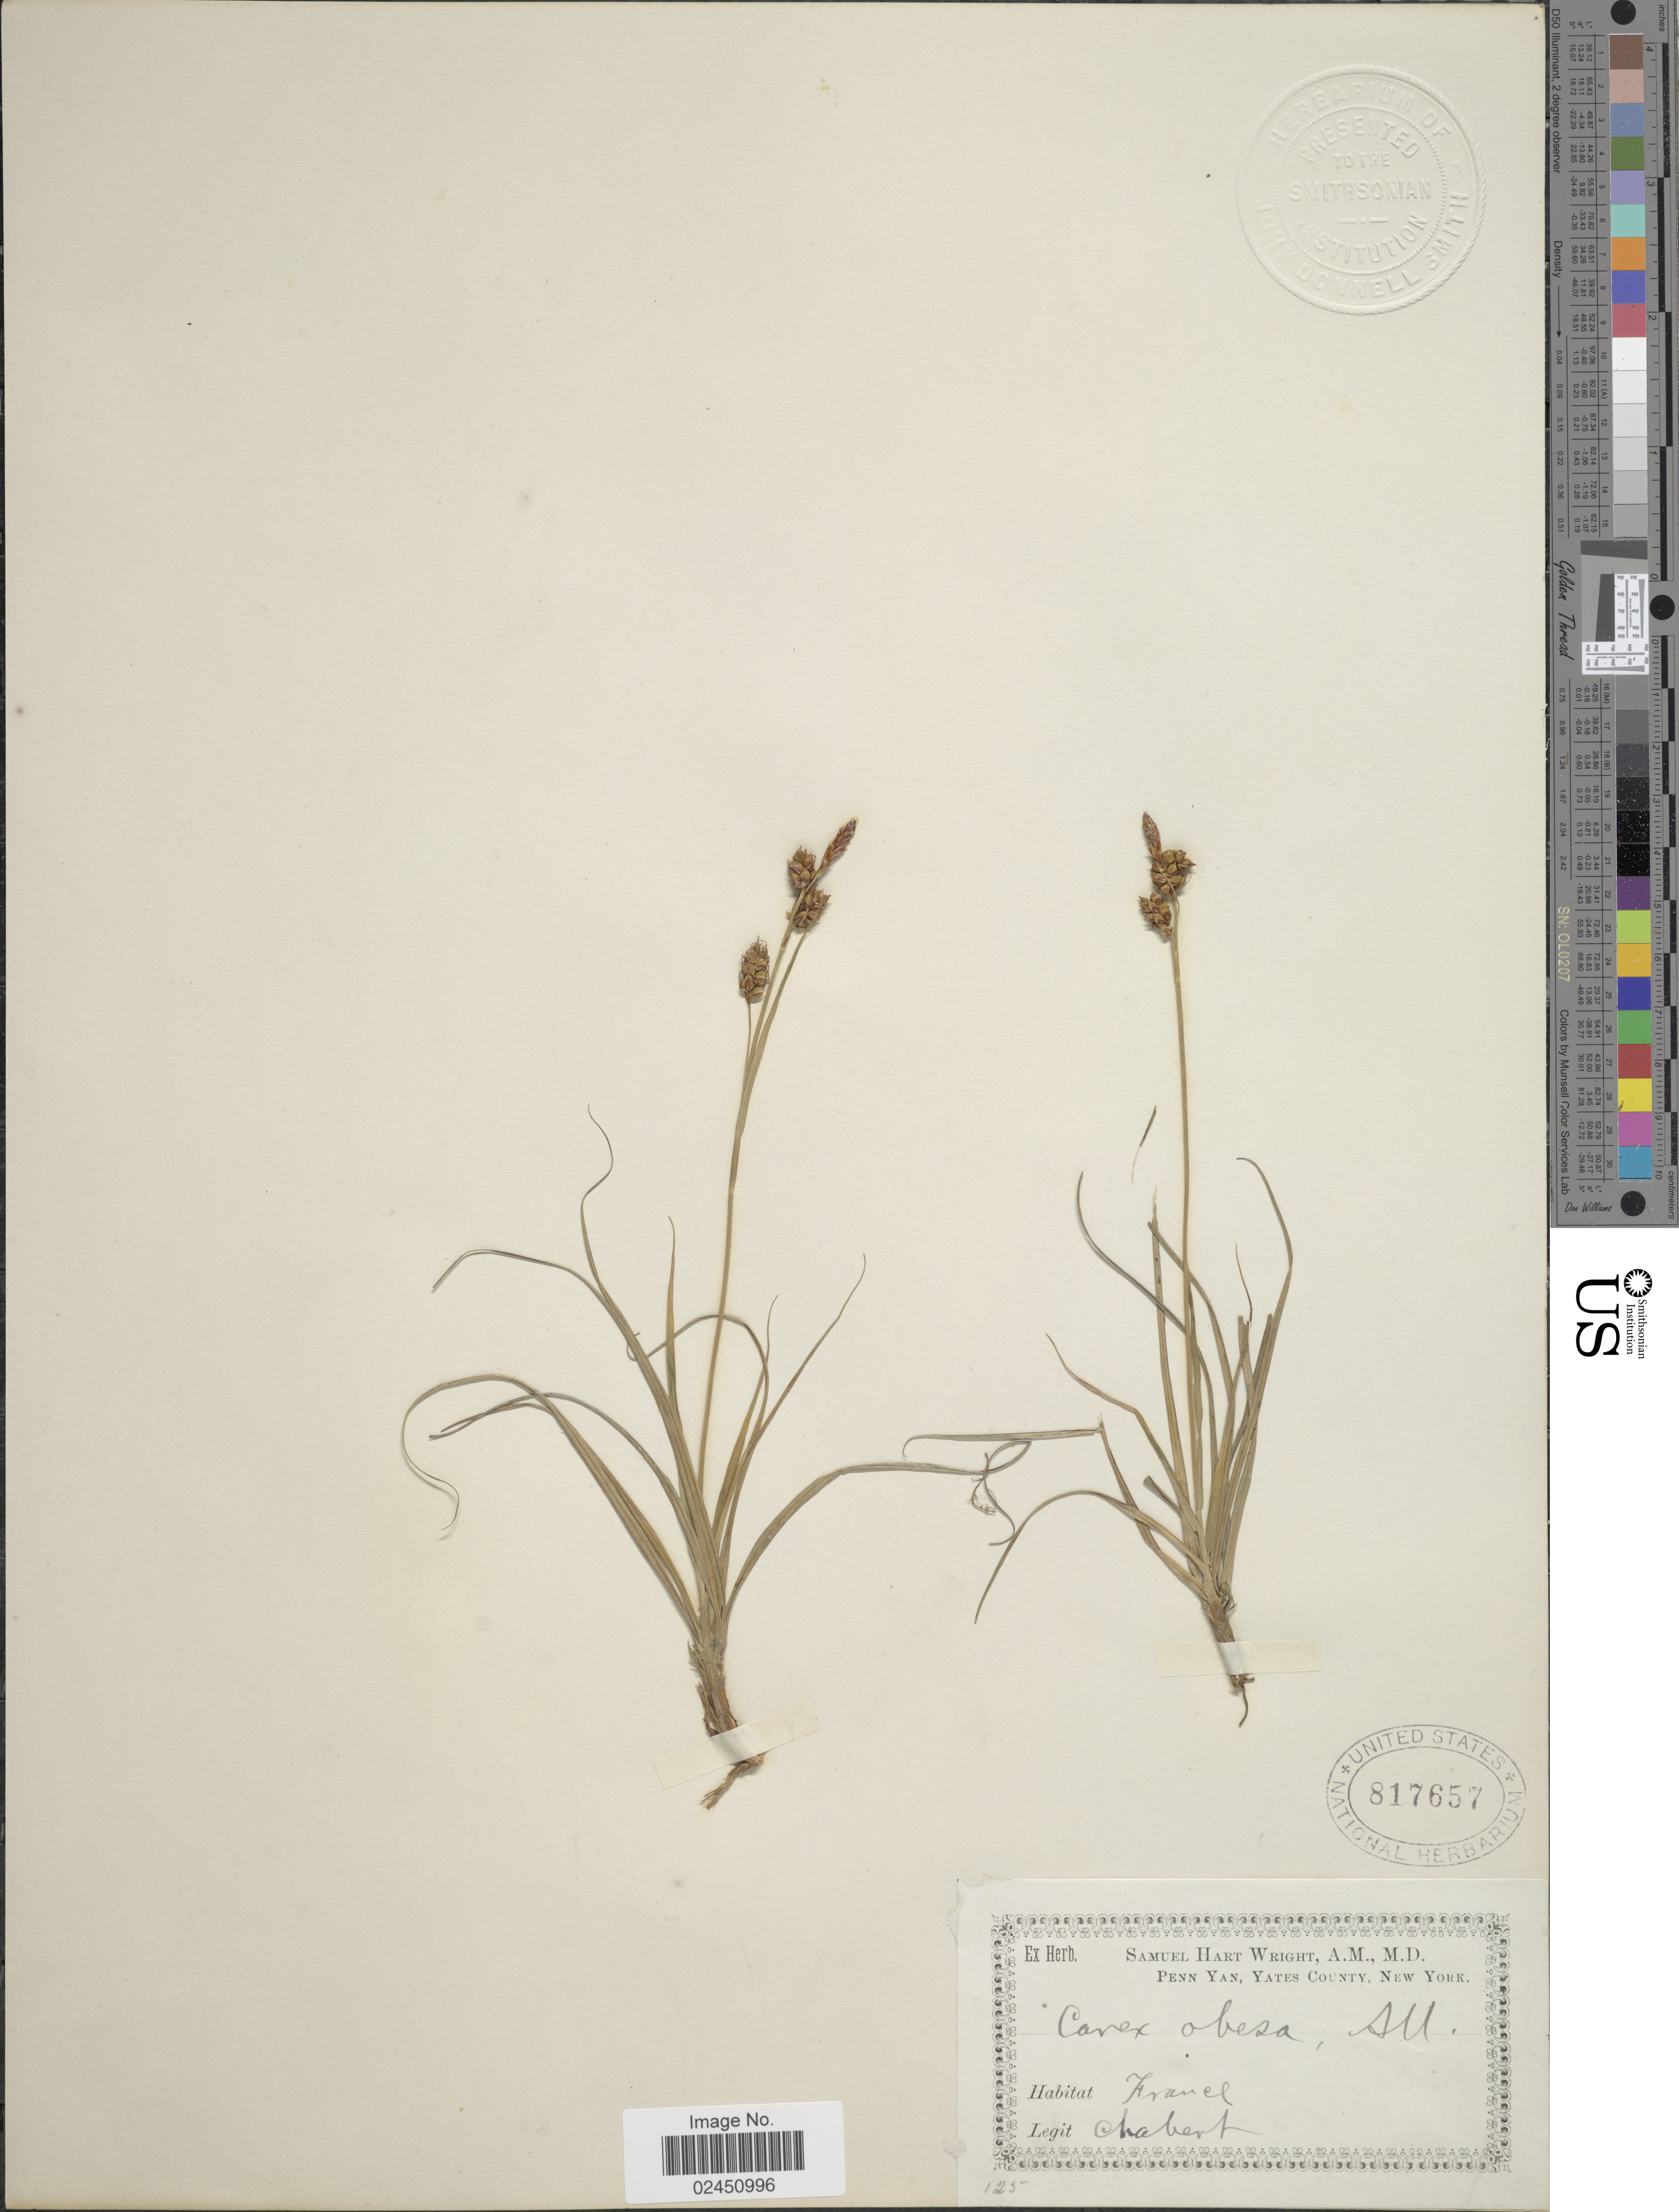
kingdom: Plantae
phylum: Tracheophyta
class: Liliopsida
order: Poales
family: Cyperaceae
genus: Carex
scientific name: Carex liparocarpos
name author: Gaudin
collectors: Chabert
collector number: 125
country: France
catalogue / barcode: US 817657